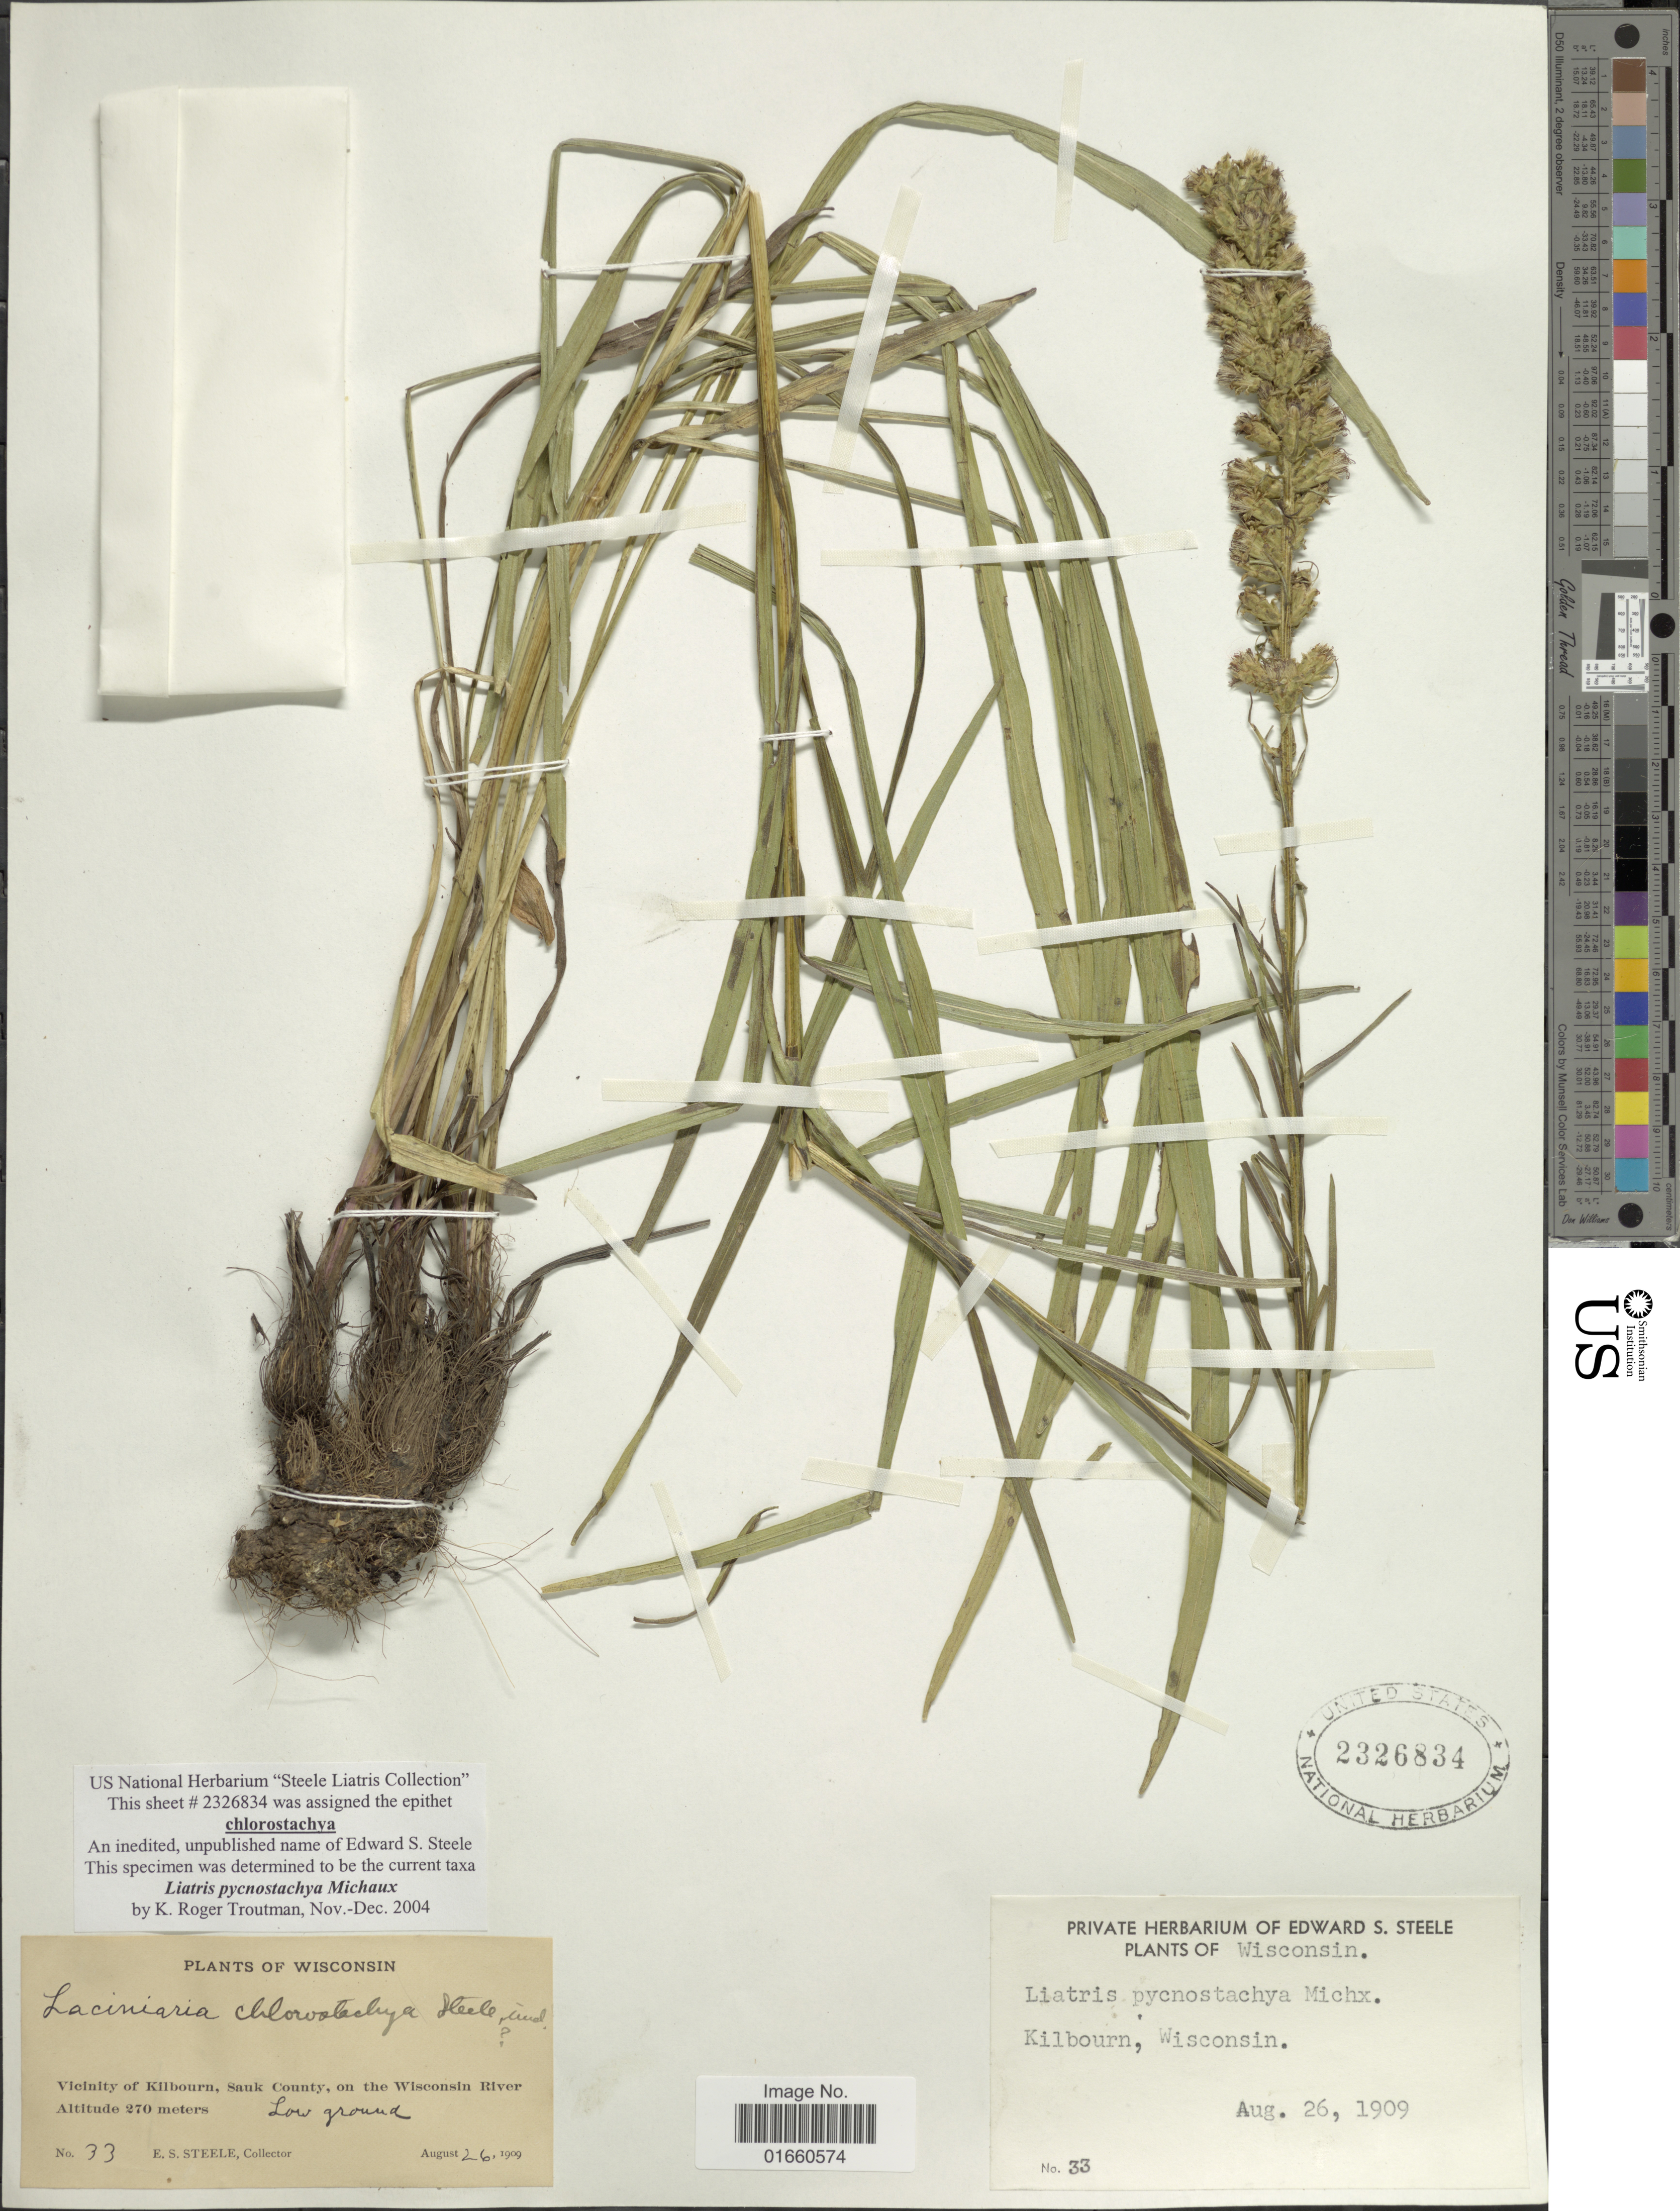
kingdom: Plantae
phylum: Tracheophyta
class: Magnoliopsida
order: Asterales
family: Asteraceae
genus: Liatris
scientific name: Liatris pycnostachya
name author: Michx.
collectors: E. Steele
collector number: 33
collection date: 1909-08-26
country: United States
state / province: Wisconsin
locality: Vicinity of Kilbourn, Sauk County, on the Wisconsin River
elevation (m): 270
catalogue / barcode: US 2326834